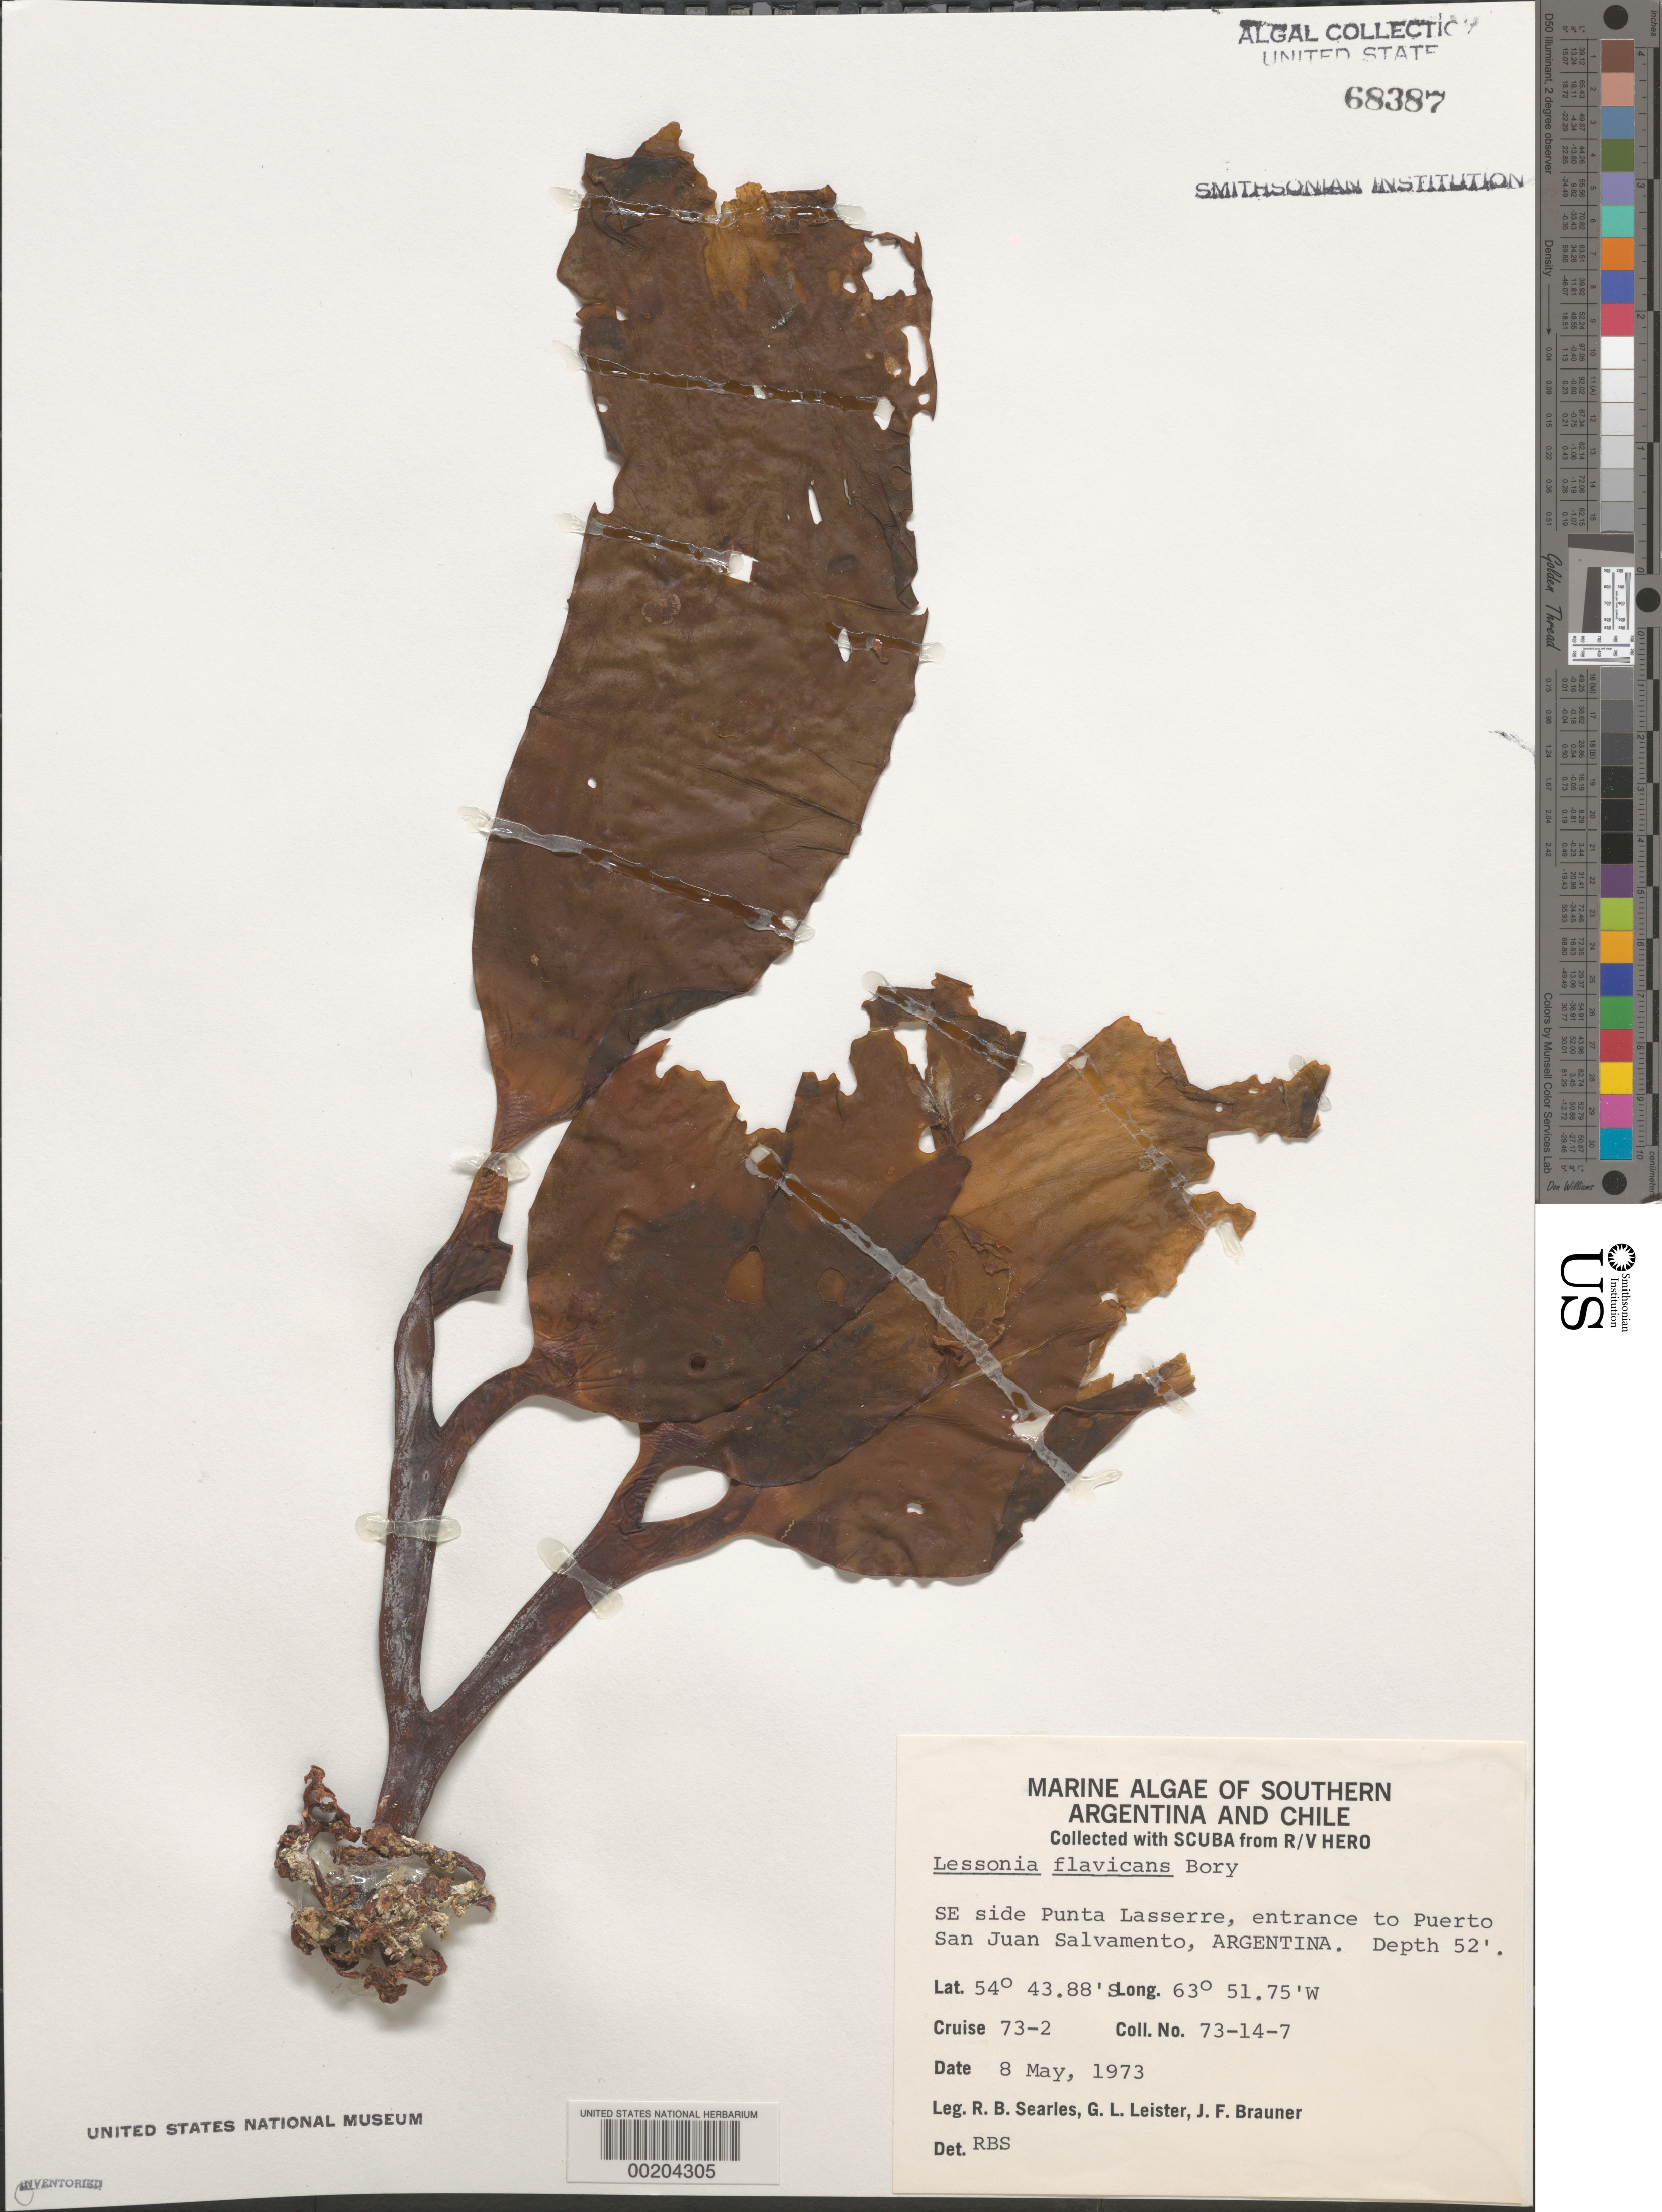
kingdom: Chromista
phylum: Ochrophyta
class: Phaeophyceae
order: Laminariales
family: Lessoniaceae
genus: Lessonia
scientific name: Lessonia flavicans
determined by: Searles, R. B.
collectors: R. Searles, G. Leister & J. F. Brauner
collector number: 73-14-7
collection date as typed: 08 May 1973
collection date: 1973-05-08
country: Argentina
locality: Punta Lasserre, Puerto San Juan Salvamento entrance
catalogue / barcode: US 68387